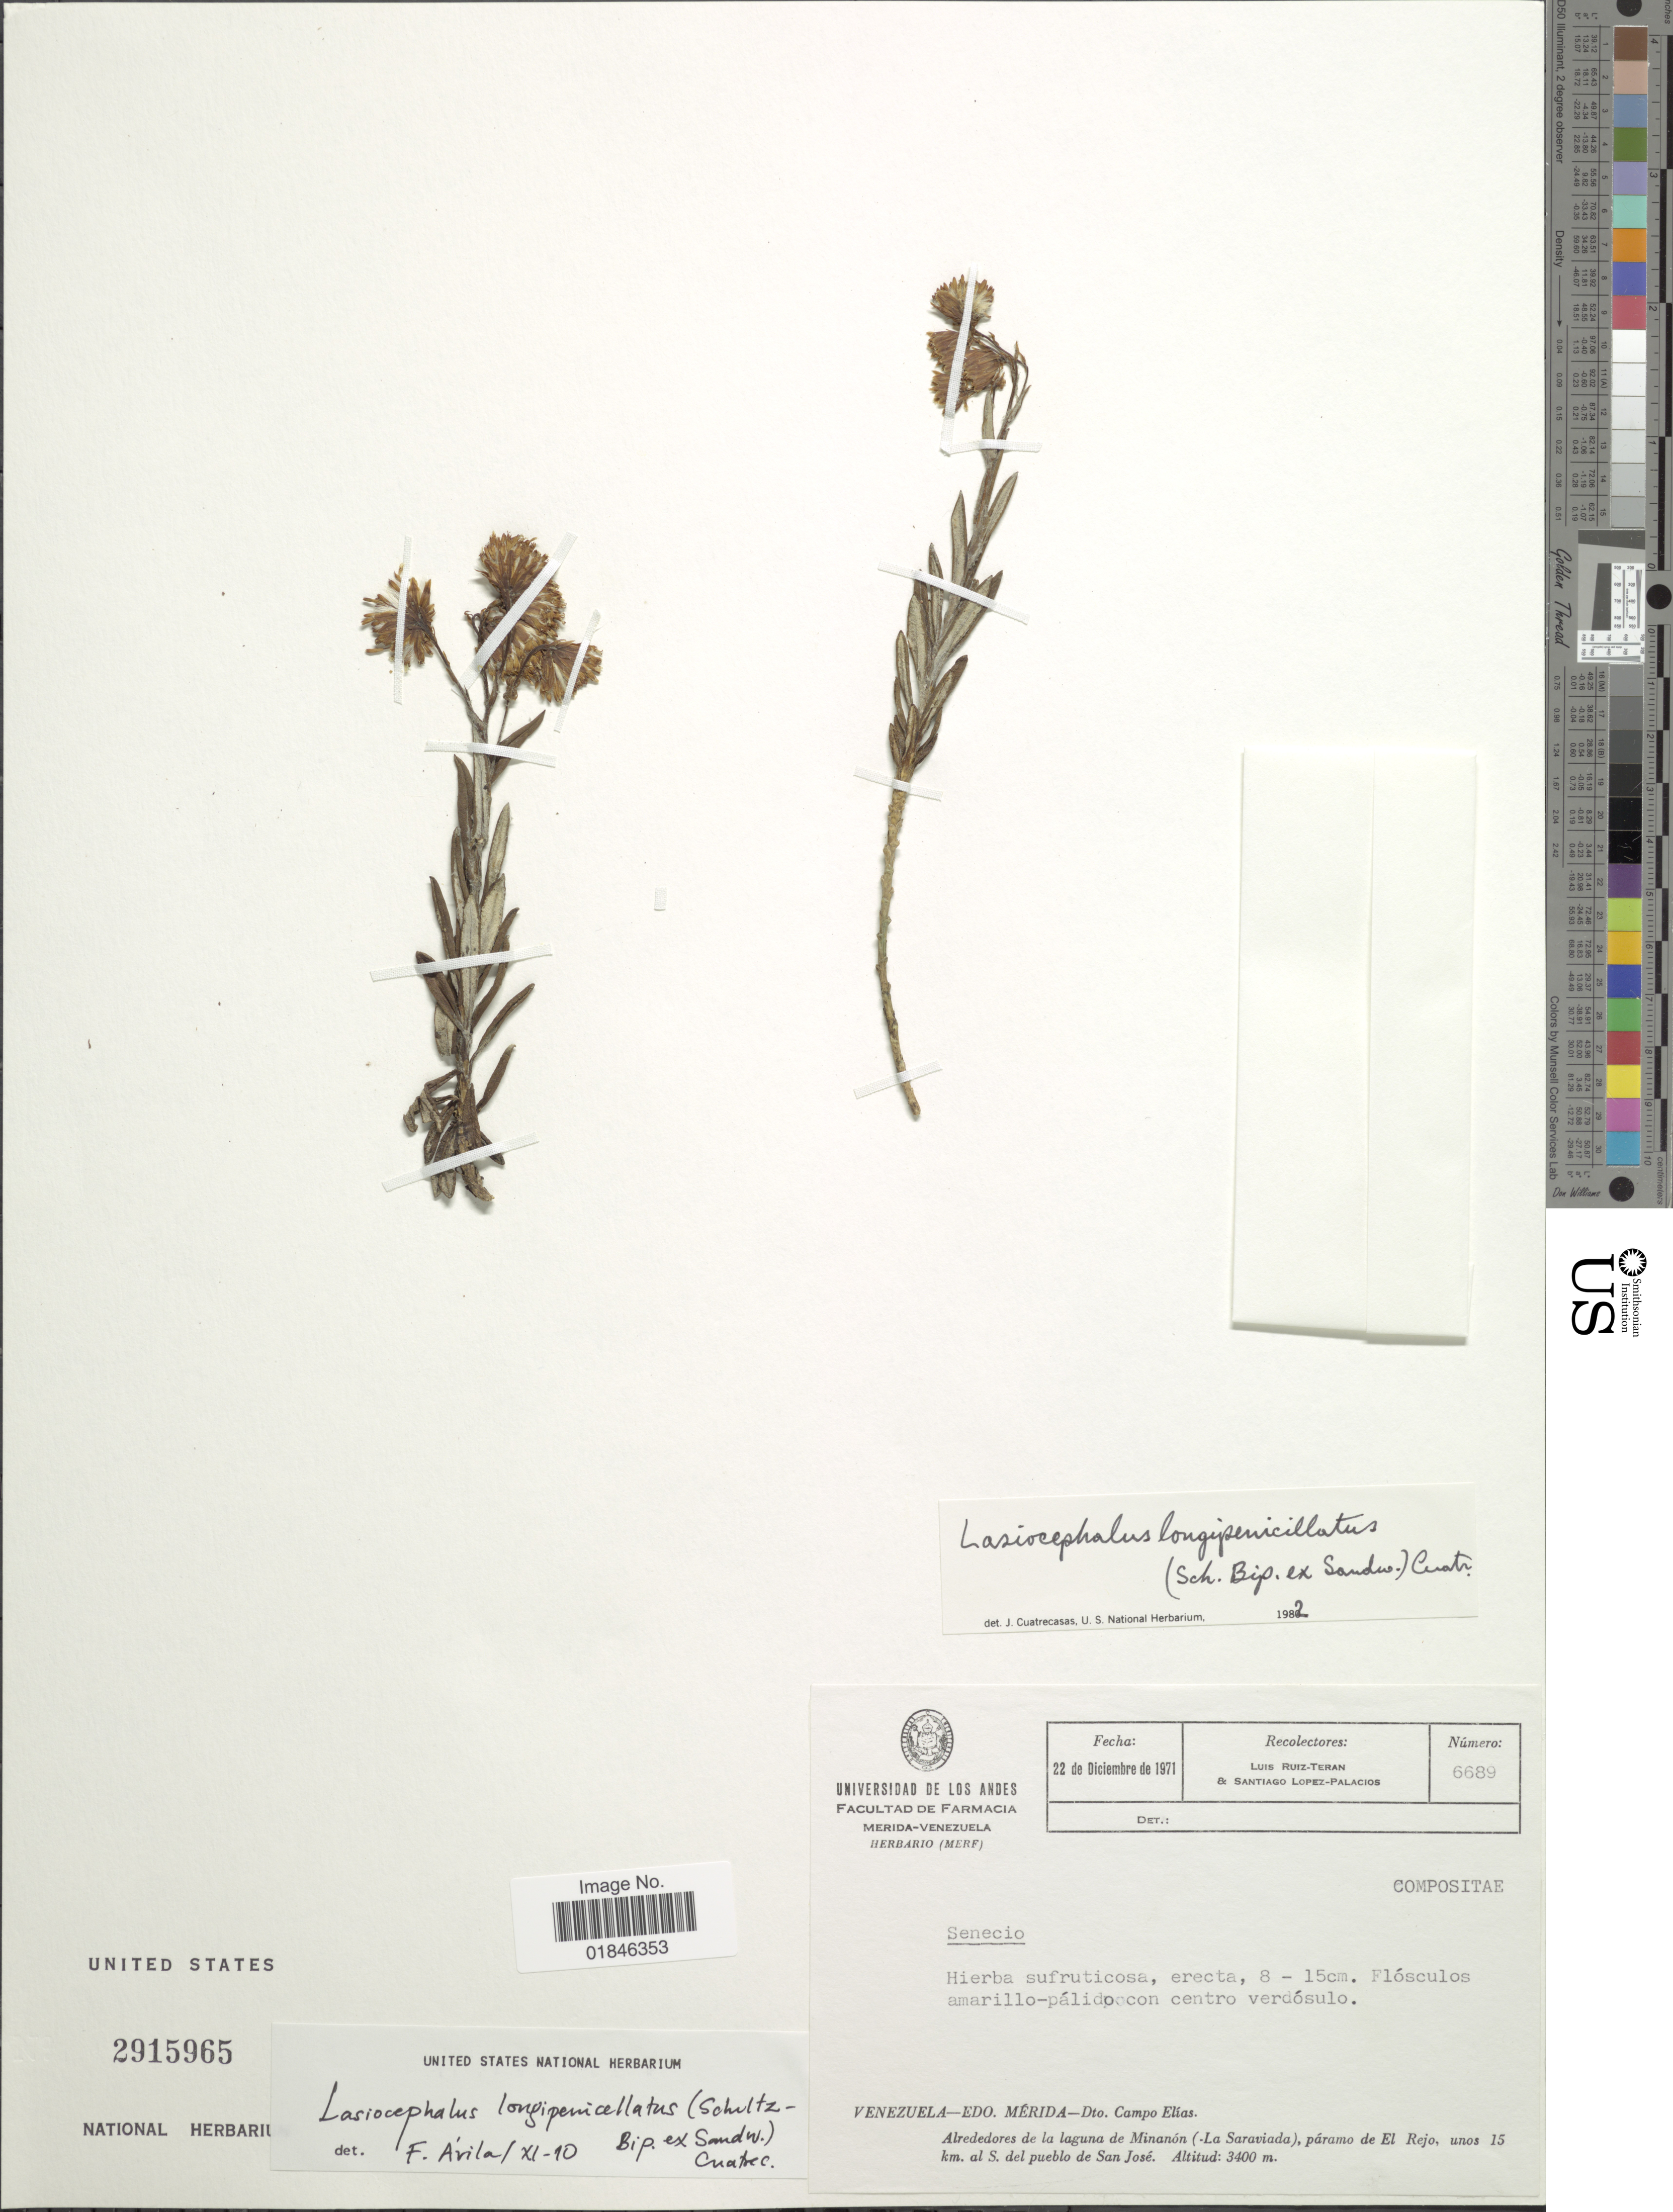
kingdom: Plantae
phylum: Tracheophyta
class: Magnoliopsida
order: Asterales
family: Asteraceae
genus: Senecio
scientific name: Senecio longepenicillatus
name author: Sch. Bip. ex Sandw.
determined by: Salomon, Luciana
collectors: L. E. Ruíz-Terán & S. López-Palacios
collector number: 6689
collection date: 1971-12-22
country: Venezuela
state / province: Mérida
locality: Venezuela- Edo. Merida- Dto. Campo Elias. Alrededores de la laguna de Minanon (-La Saraviada), paramo de El Rejo, unos 15 km. al S. del pueblo de San Jose.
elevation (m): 3400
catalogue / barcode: US 2915965